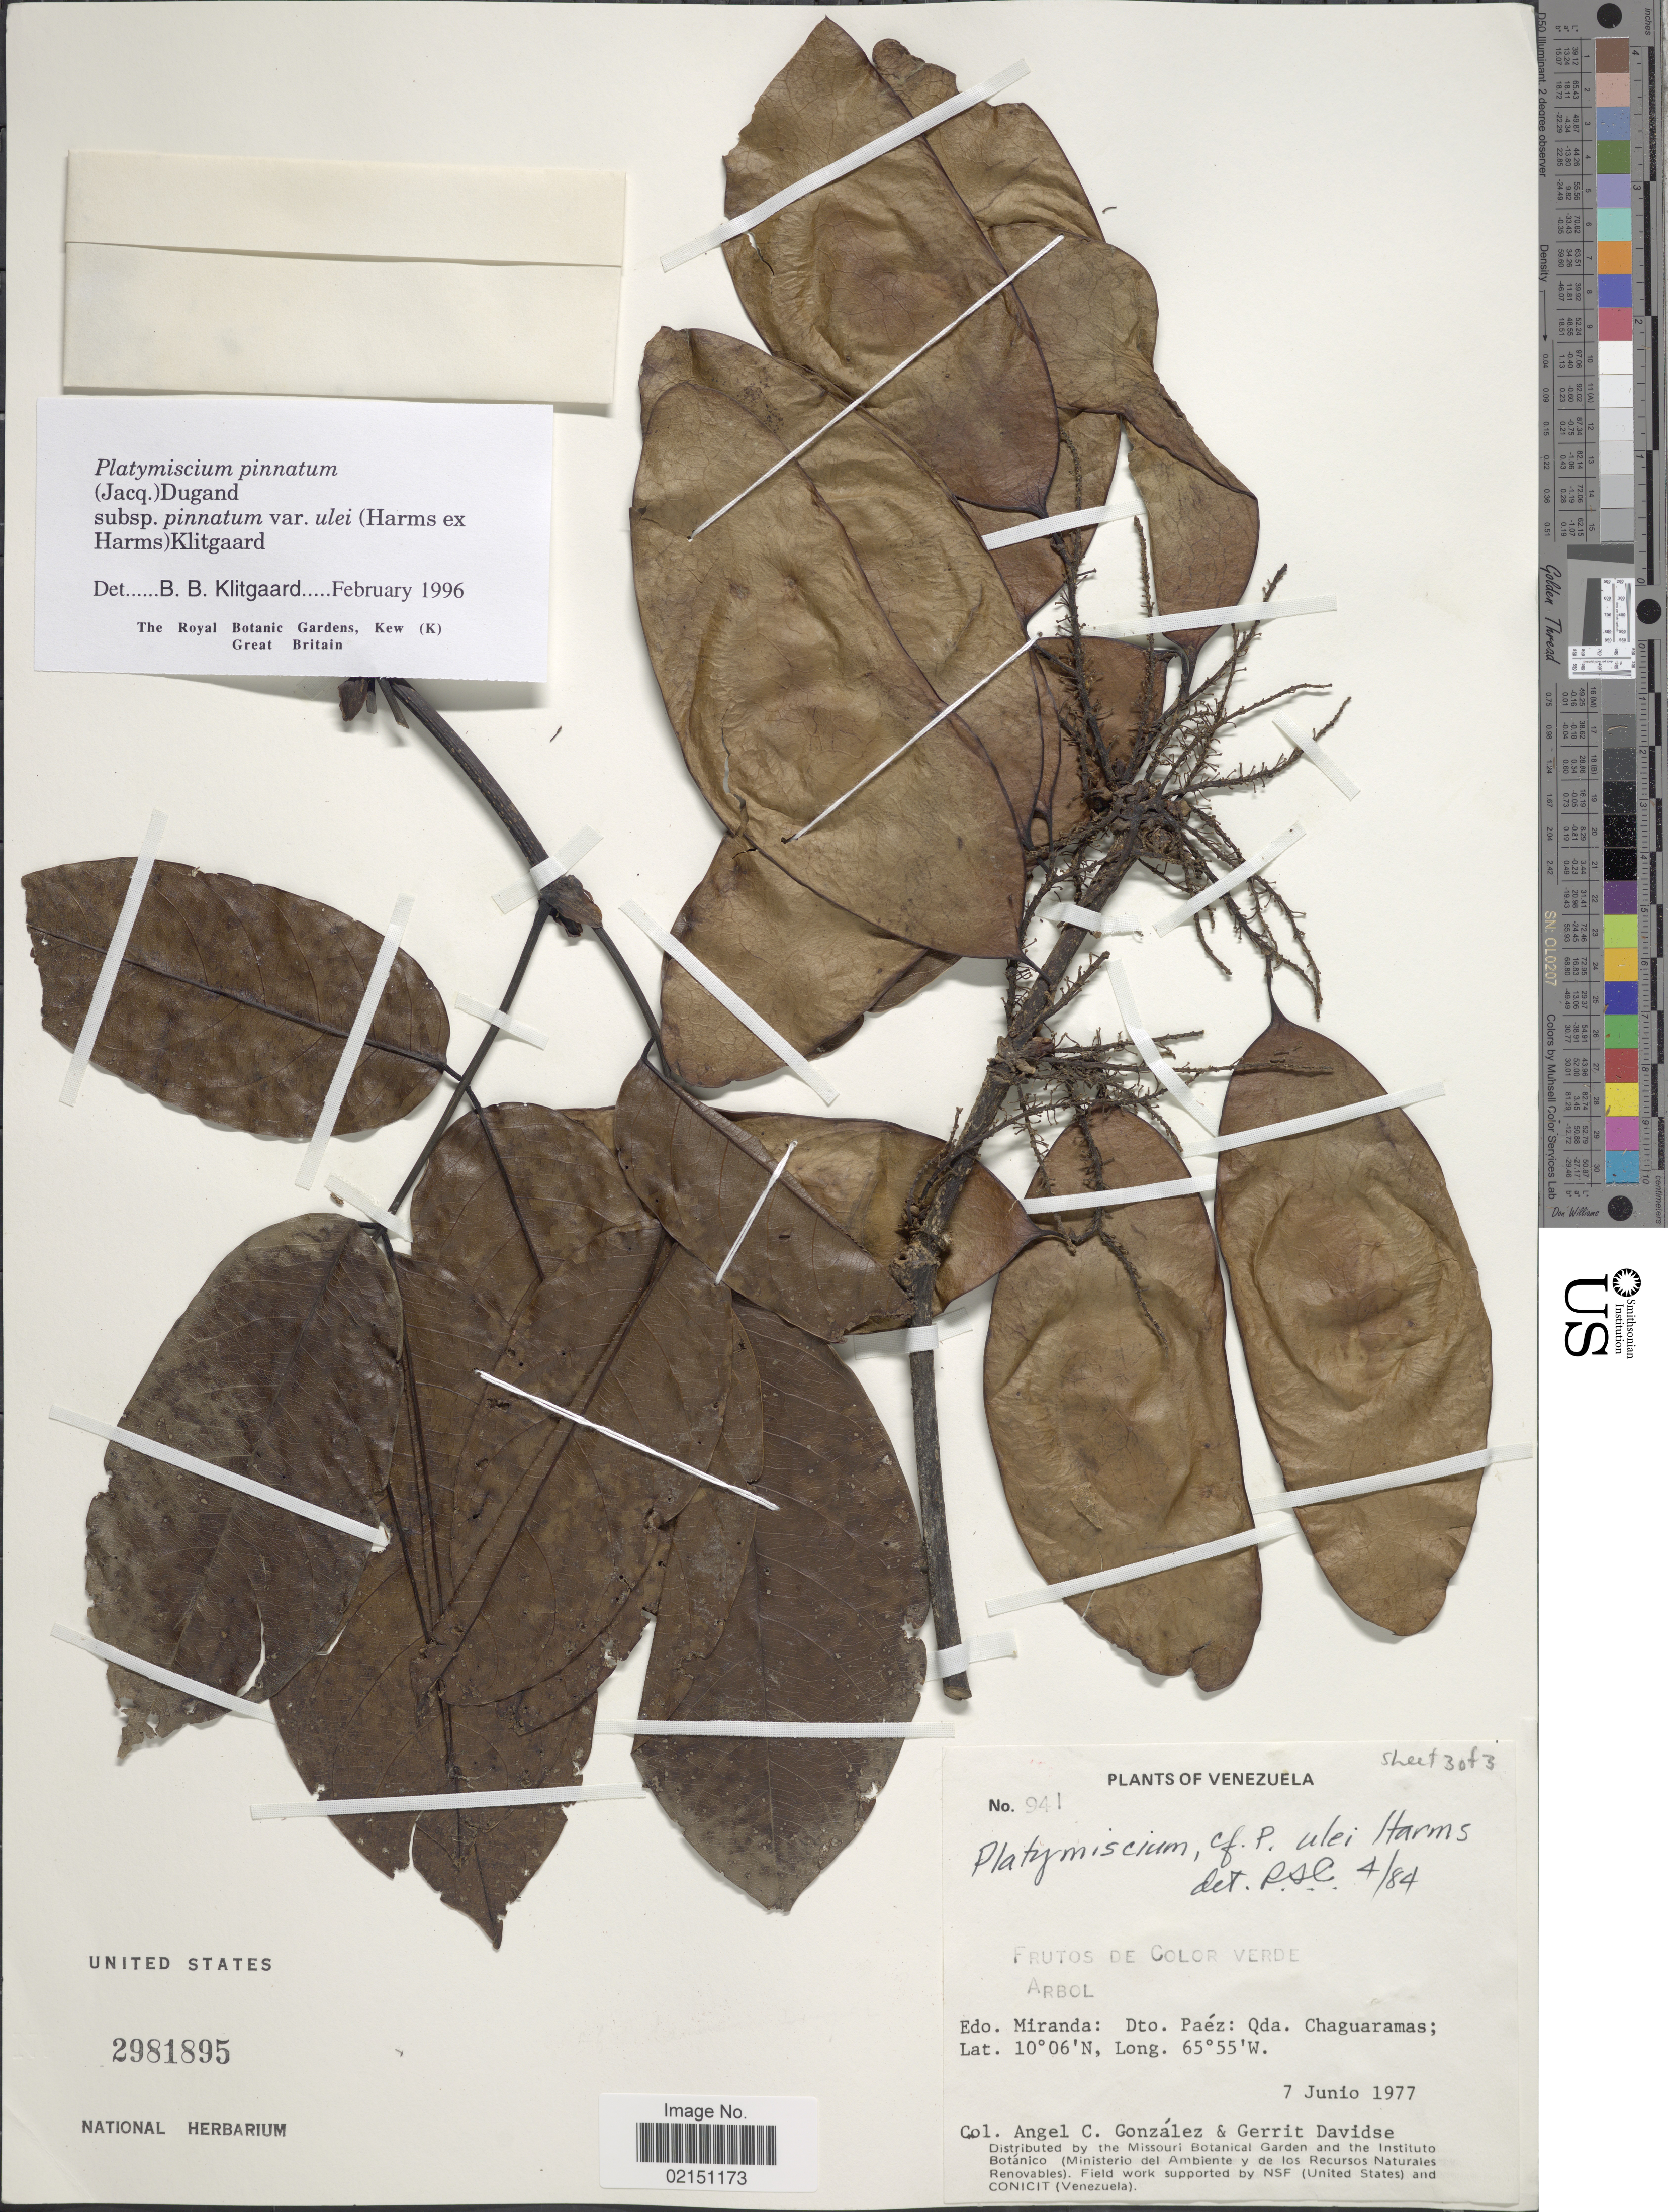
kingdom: Plantae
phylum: Tracheophyta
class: Magnoliopsida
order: Fabales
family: Fabaceae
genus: Platymiscium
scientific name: Platymiscium pinnatum var. ulei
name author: (Harms) Klitg.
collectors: A. C. González & G. Davidse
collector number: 941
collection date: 1977-06-07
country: Venezuela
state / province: Miranda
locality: Dto. Paez: Qda. Chaguaramas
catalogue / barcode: US 2981895